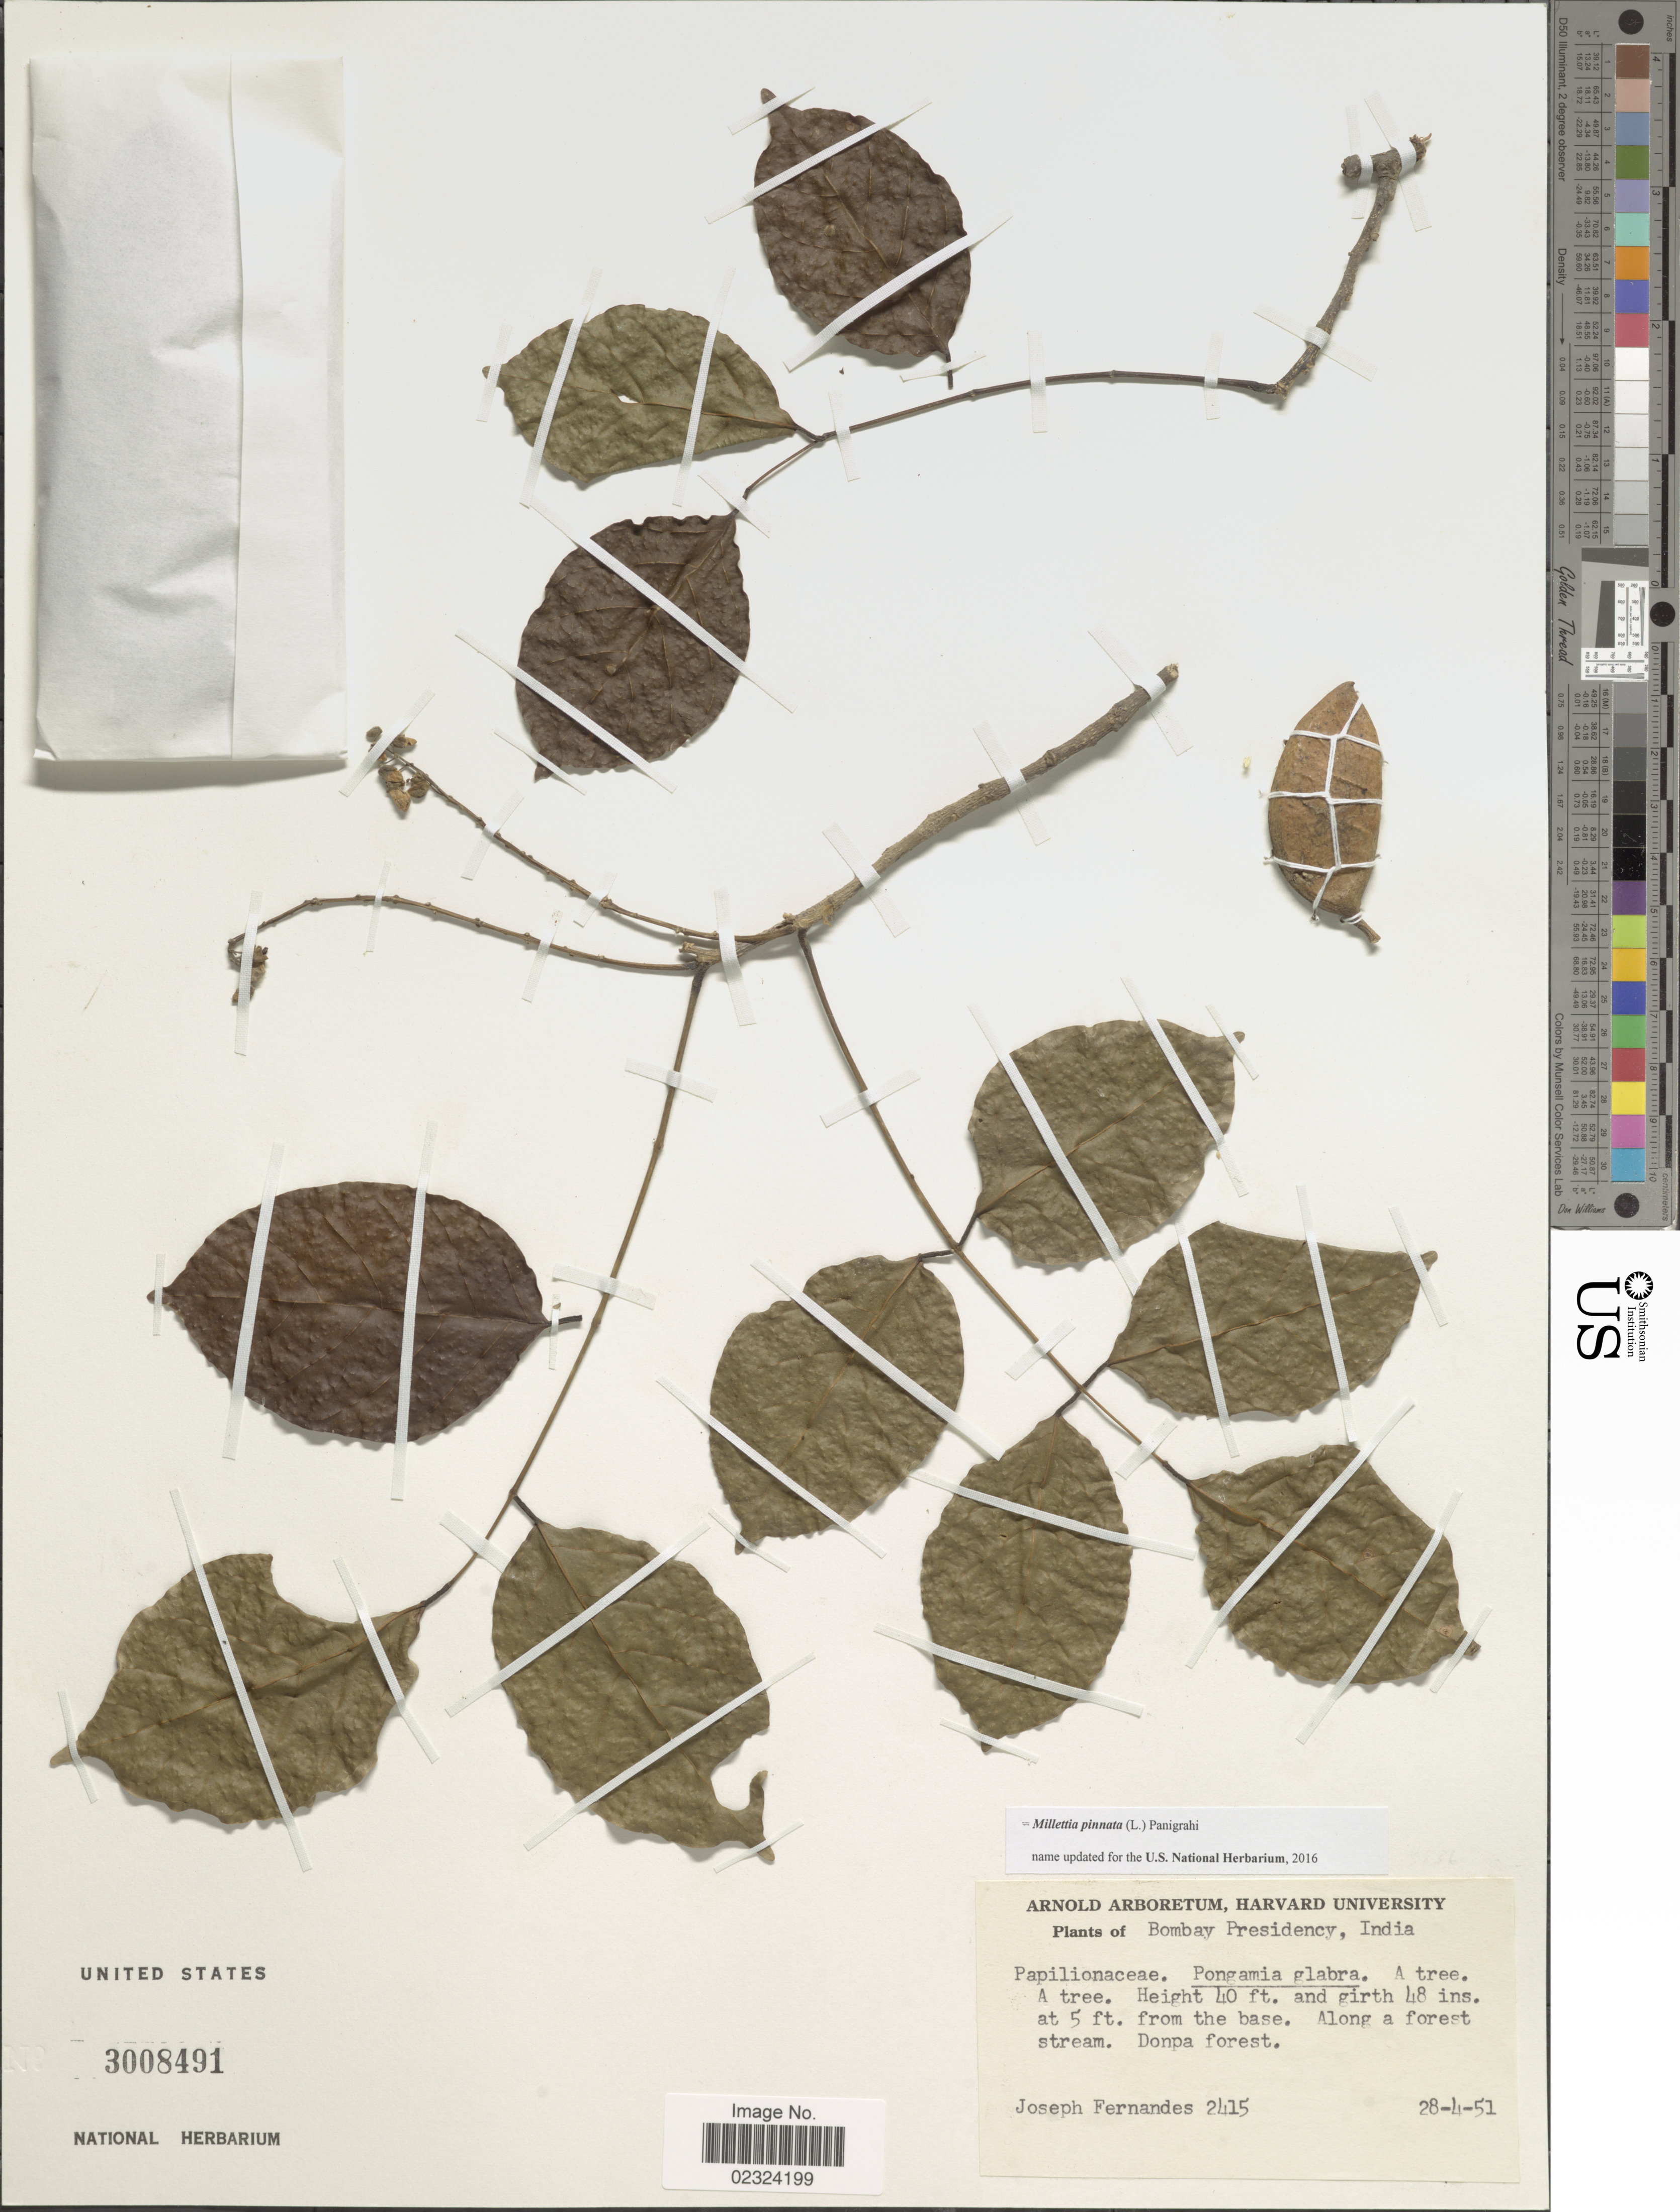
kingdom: Plantae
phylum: Tracheophyta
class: Magnoliopsida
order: Fabales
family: Fabaceae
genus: Millettia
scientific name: Millettia pinnata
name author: (L.) Panigrahi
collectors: J. Fernandes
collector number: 2415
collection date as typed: Transcribed d/m/y: 28/4/51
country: India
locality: Bombay Presidency. Along a forest stream. Donpa forest.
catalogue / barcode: US 3008491